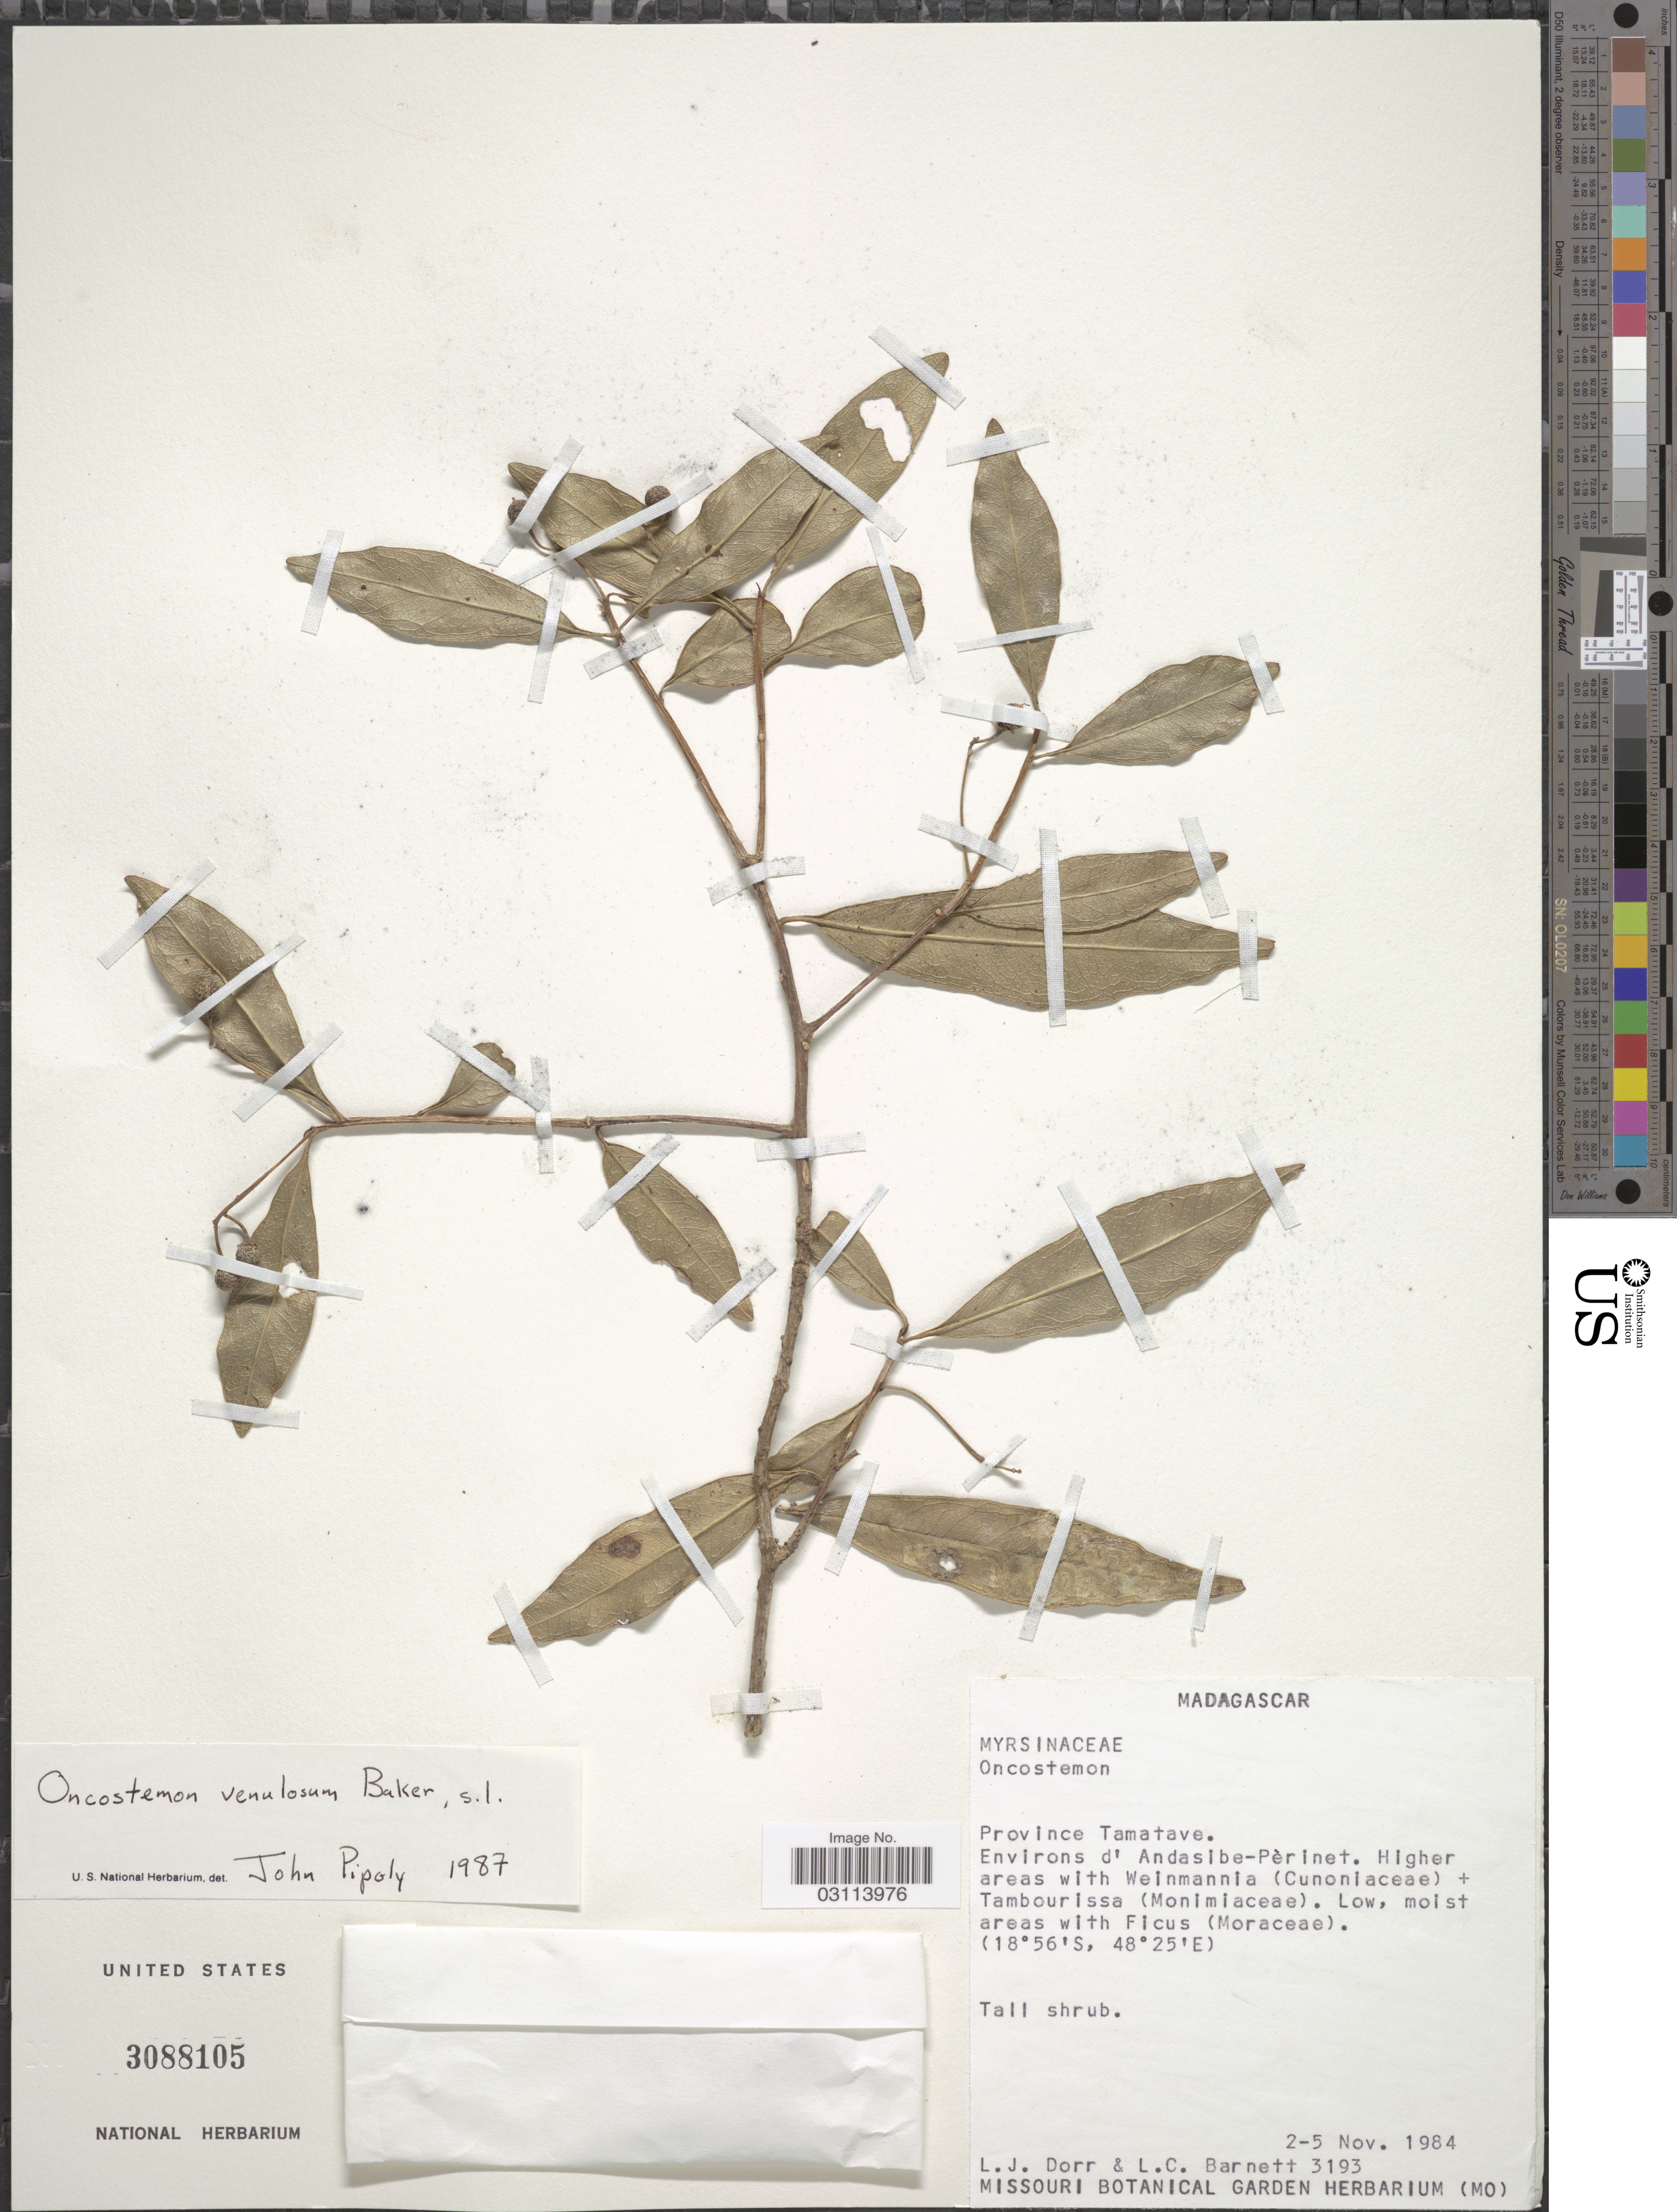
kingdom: Plantae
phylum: Tracheophyta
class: Magnoliopsida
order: Ericales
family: Primulaceae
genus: Oncostemum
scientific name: Oncostemum venulosum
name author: Baker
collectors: L. J. Dorr & L. C. Barnett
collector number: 3193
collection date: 1984-11-02/1984-11-05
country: Madagascar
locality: Province Tamatave. Environs d'Andasibe-Pèrinet.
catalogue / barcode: US 3088105